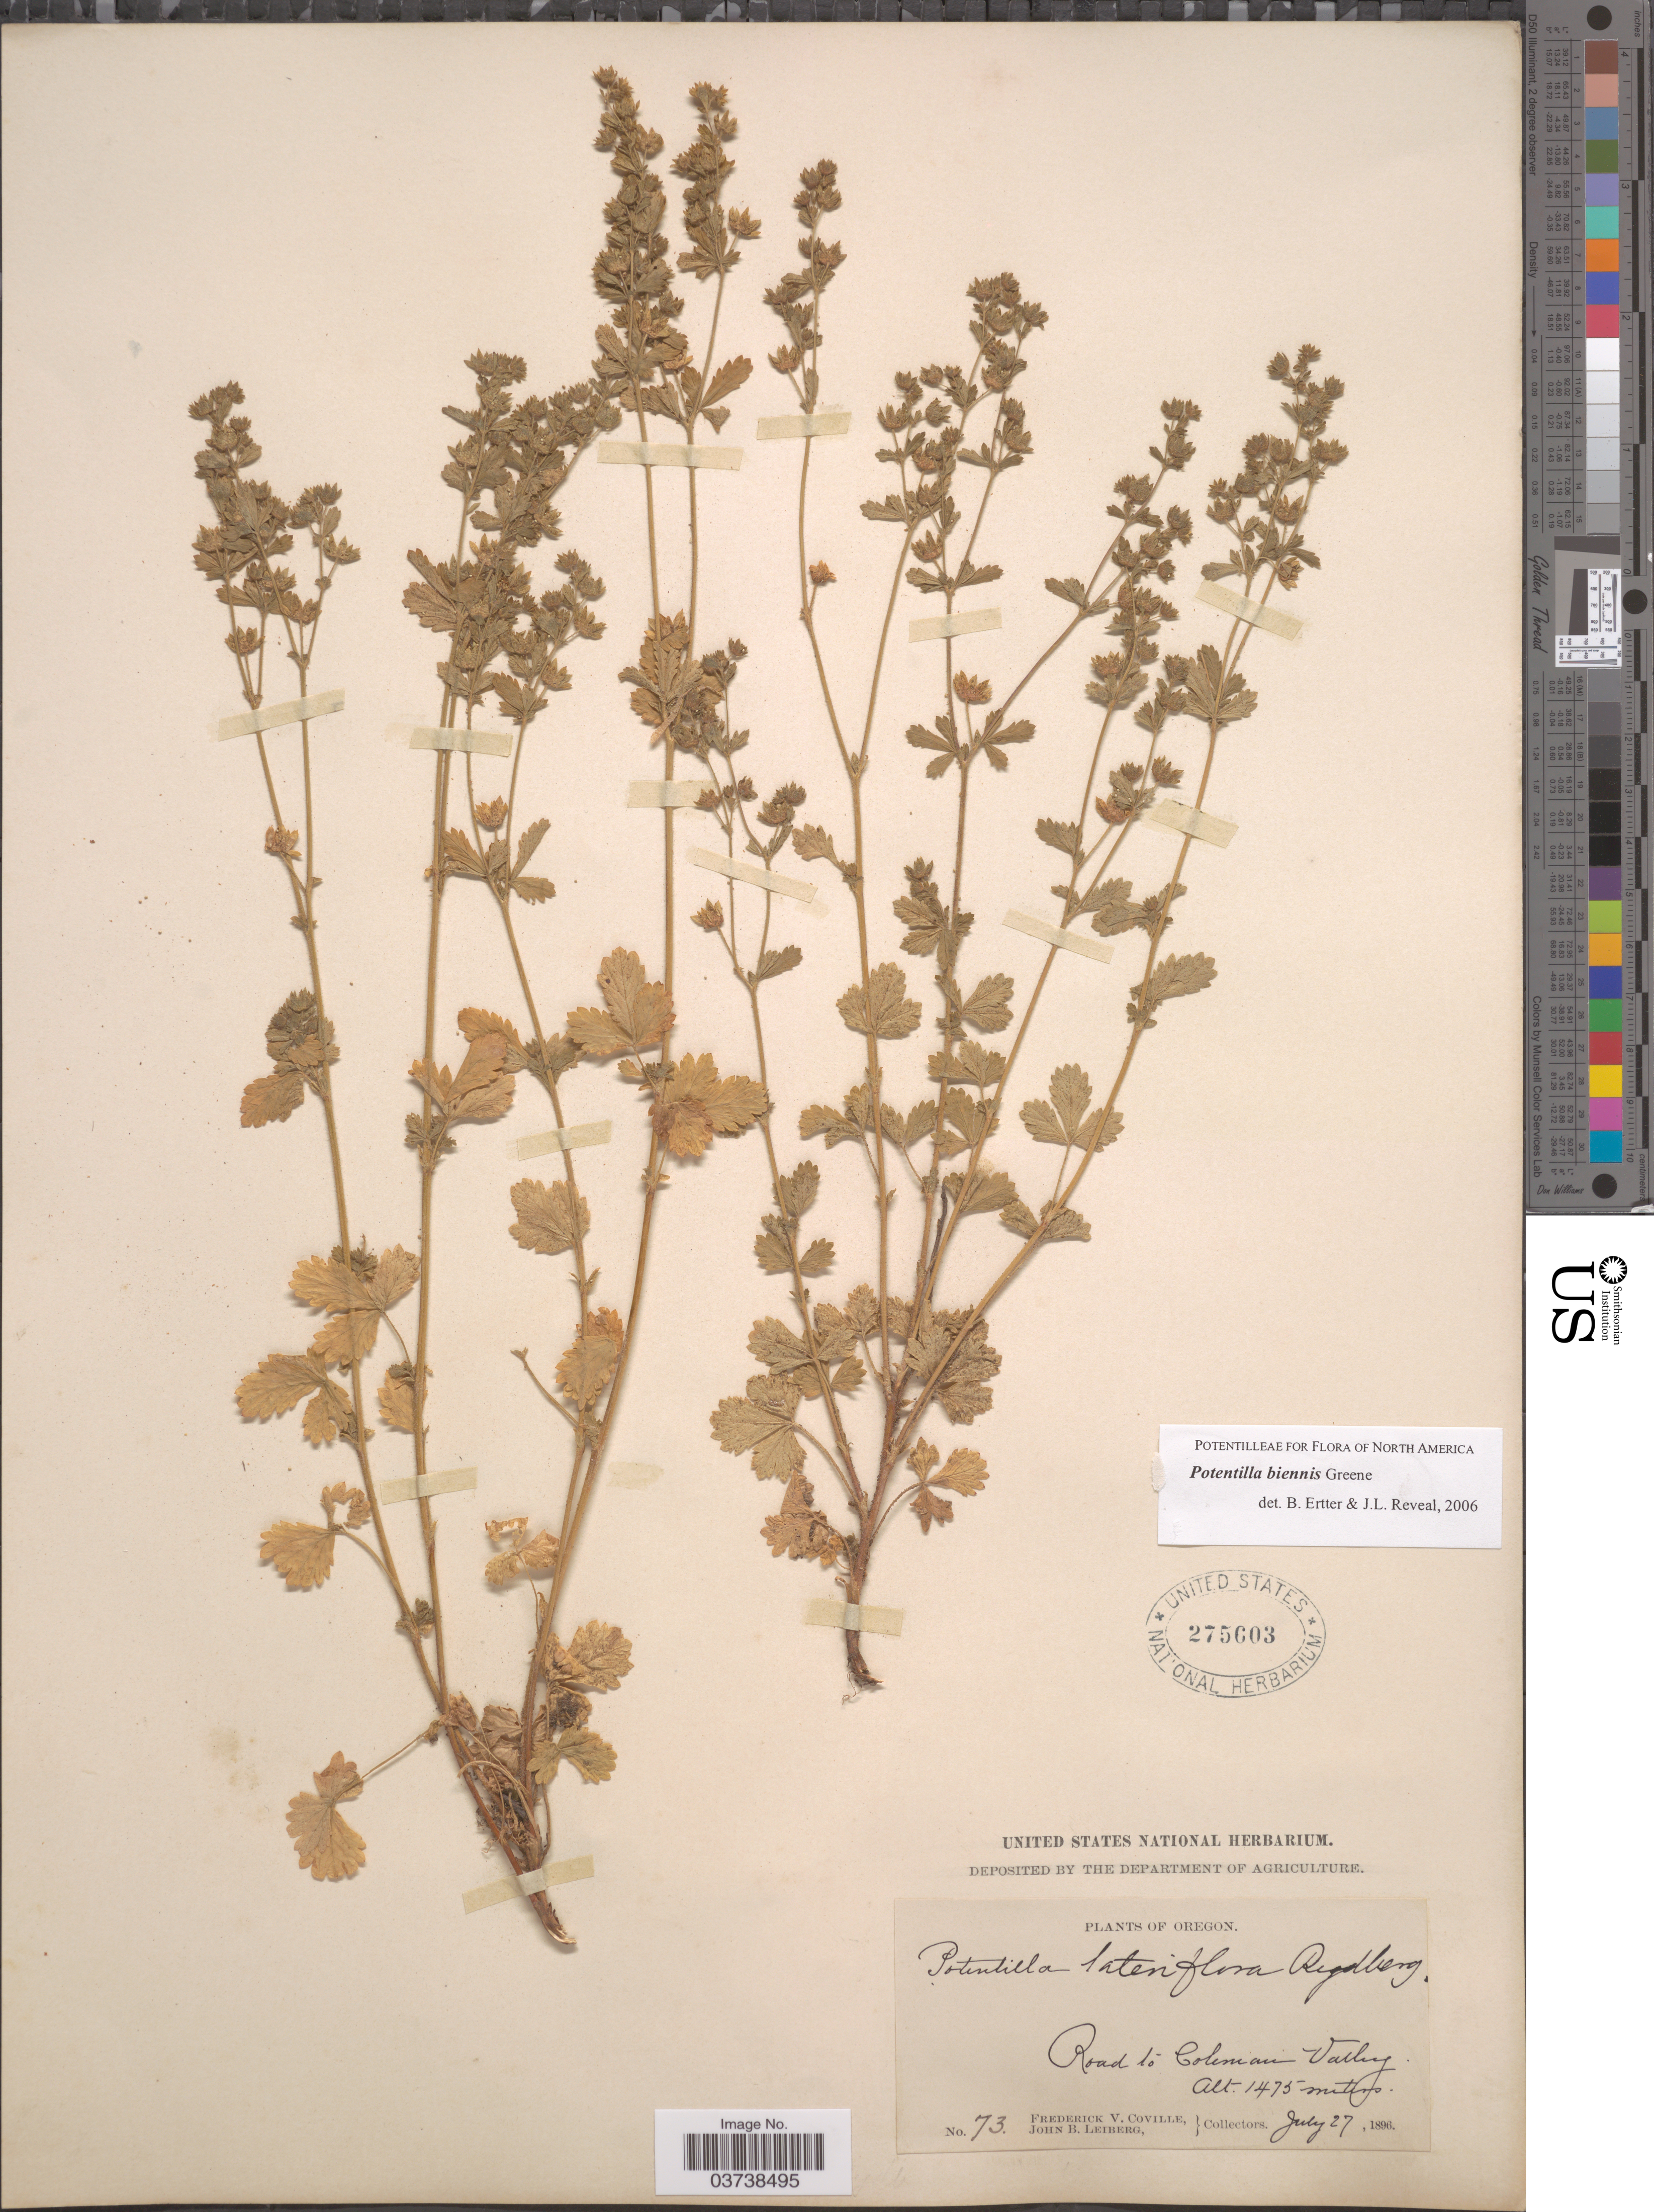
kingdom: Plantae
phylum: Tracheophyta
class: Magnoliopsida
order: Rosales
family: Rosaceae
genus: Potentilla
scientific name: Potentilla biennis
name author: Greene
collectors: F. V. Coville & J. B. Leiberg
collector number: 73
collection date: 1896-07-27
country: United States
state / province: Oregon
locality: Road to Coleman Valley.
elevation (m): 1475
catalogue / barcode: US 275603